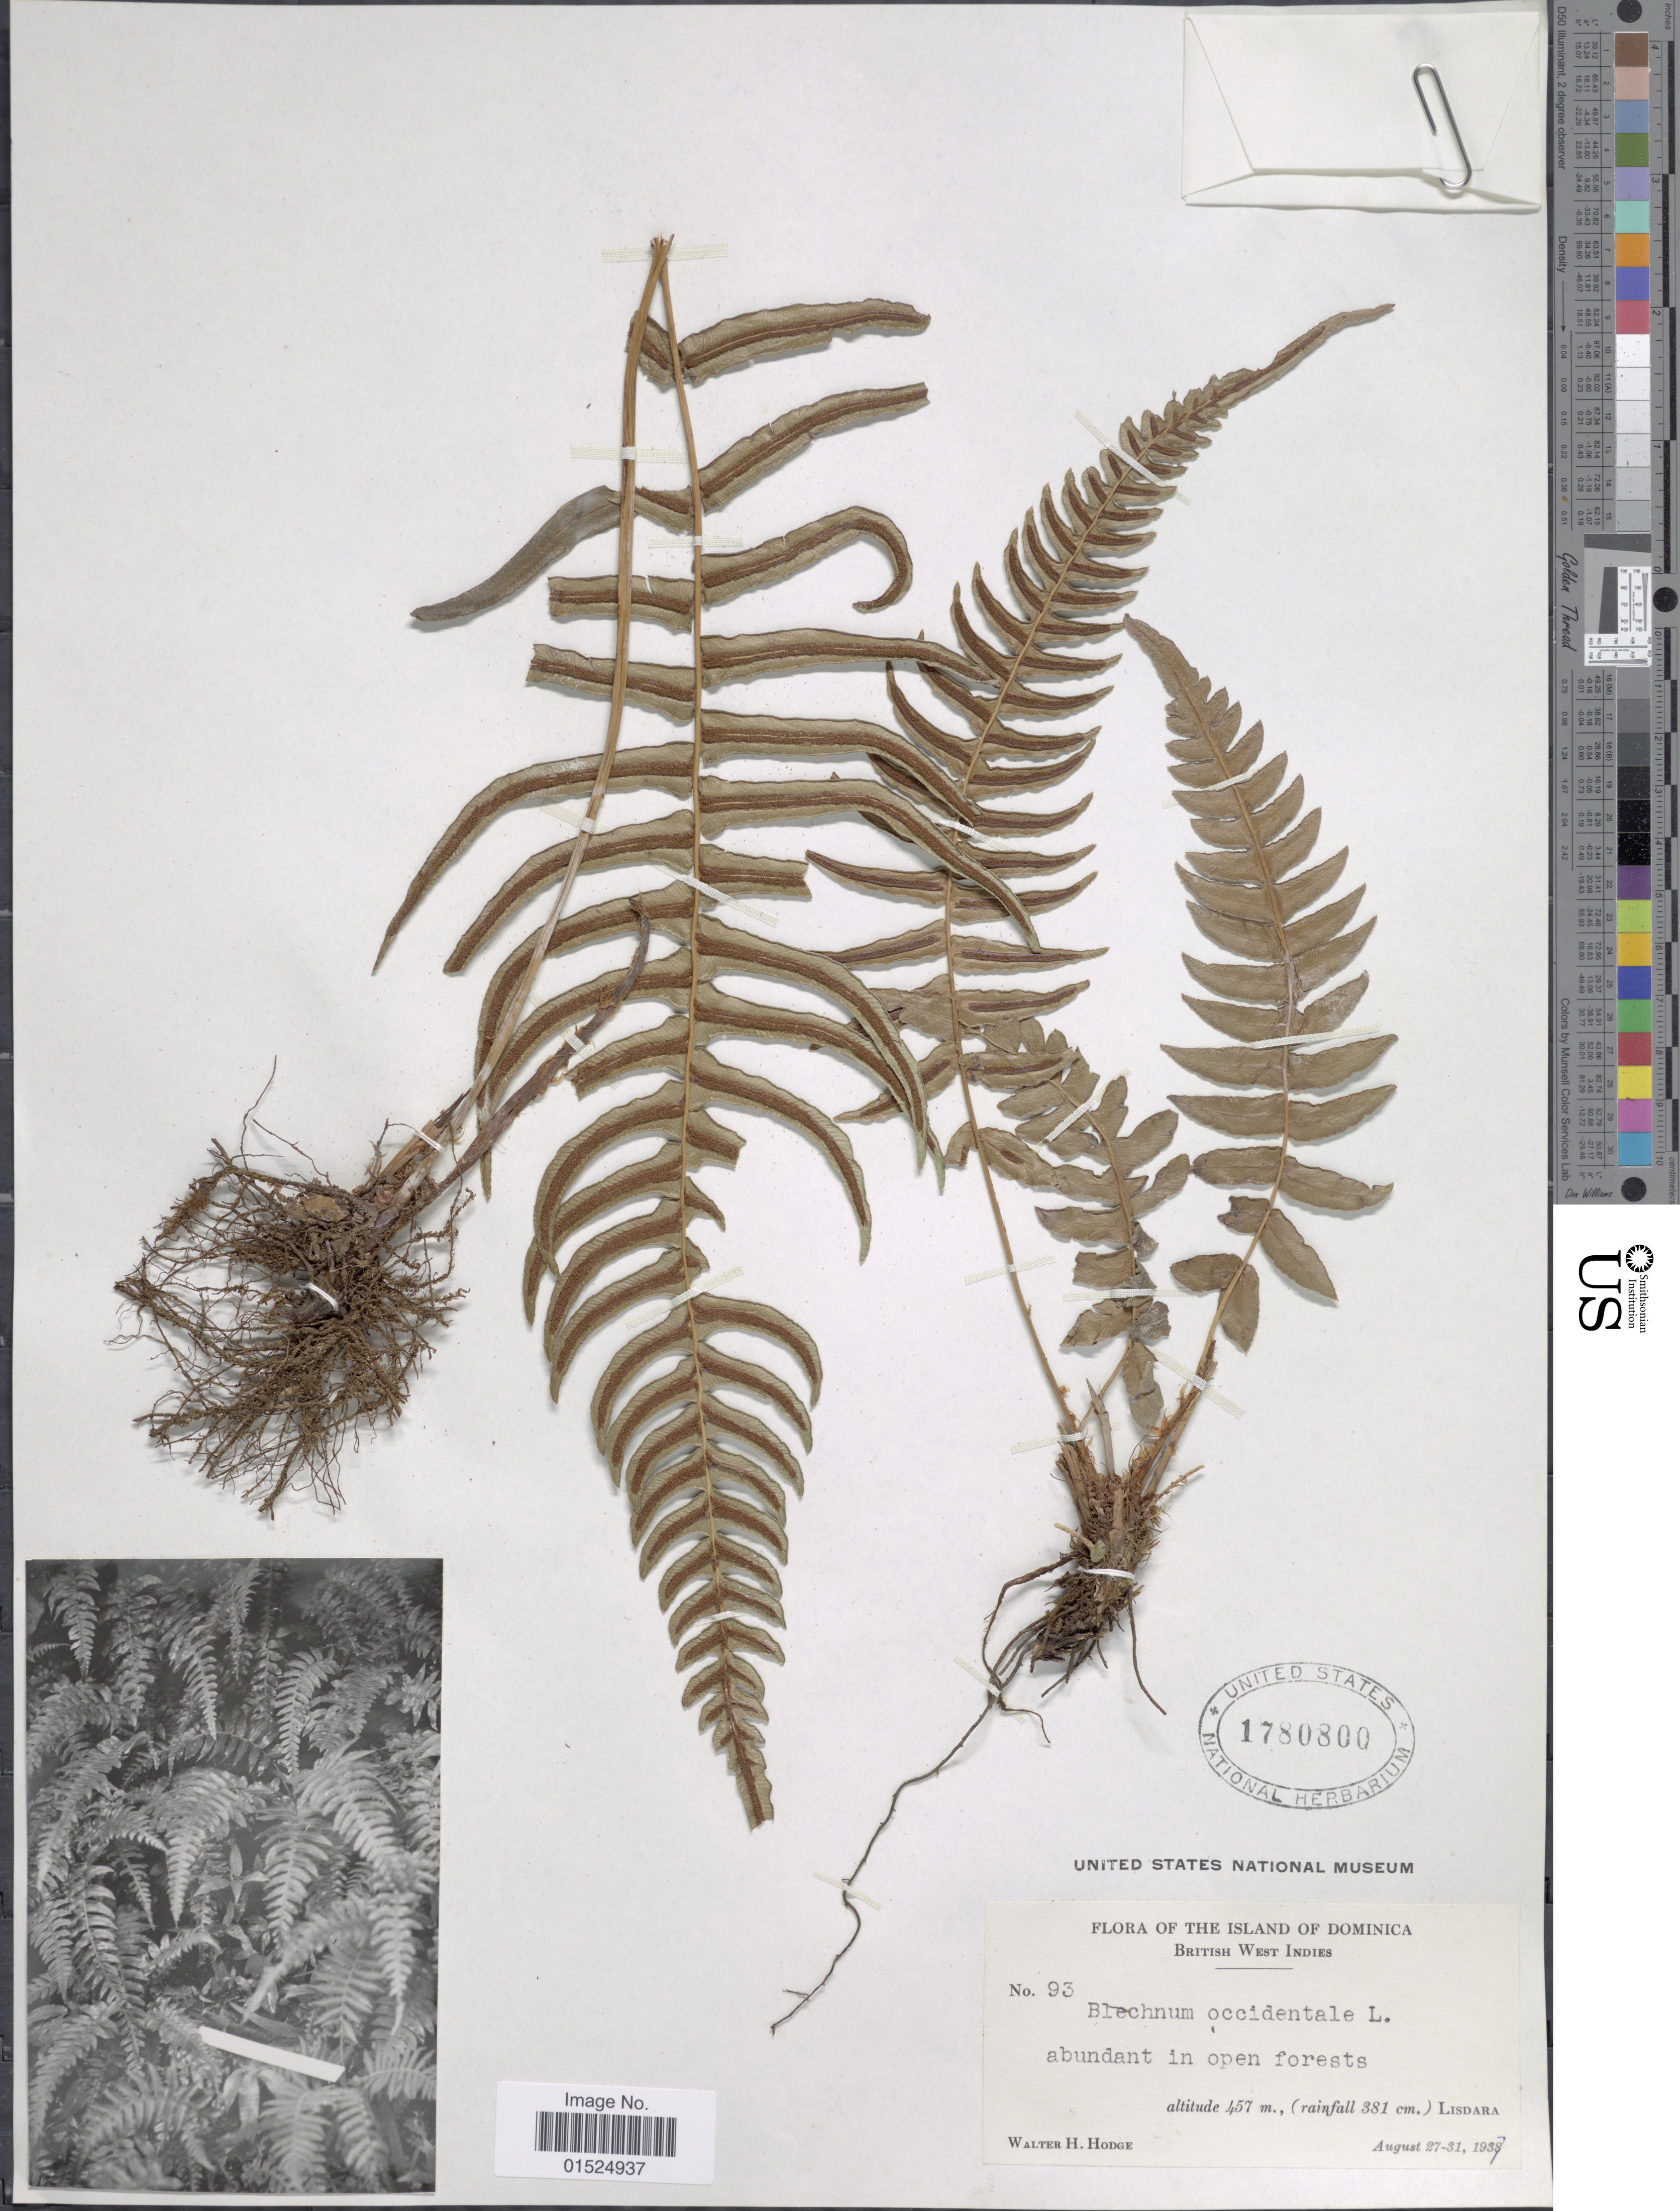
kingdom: Plantae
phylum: Tracheophyta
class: Polypodiopsida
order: Polypodiales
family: Blechnaceae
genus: Blechnum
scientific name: Blechnum occidentale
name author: L.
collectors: W. Hodge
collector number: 93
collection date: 1937-08-27/1937-08-31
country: Dominica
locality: Lisdara. British West Indies.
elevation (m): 457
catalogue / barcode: US 1780800